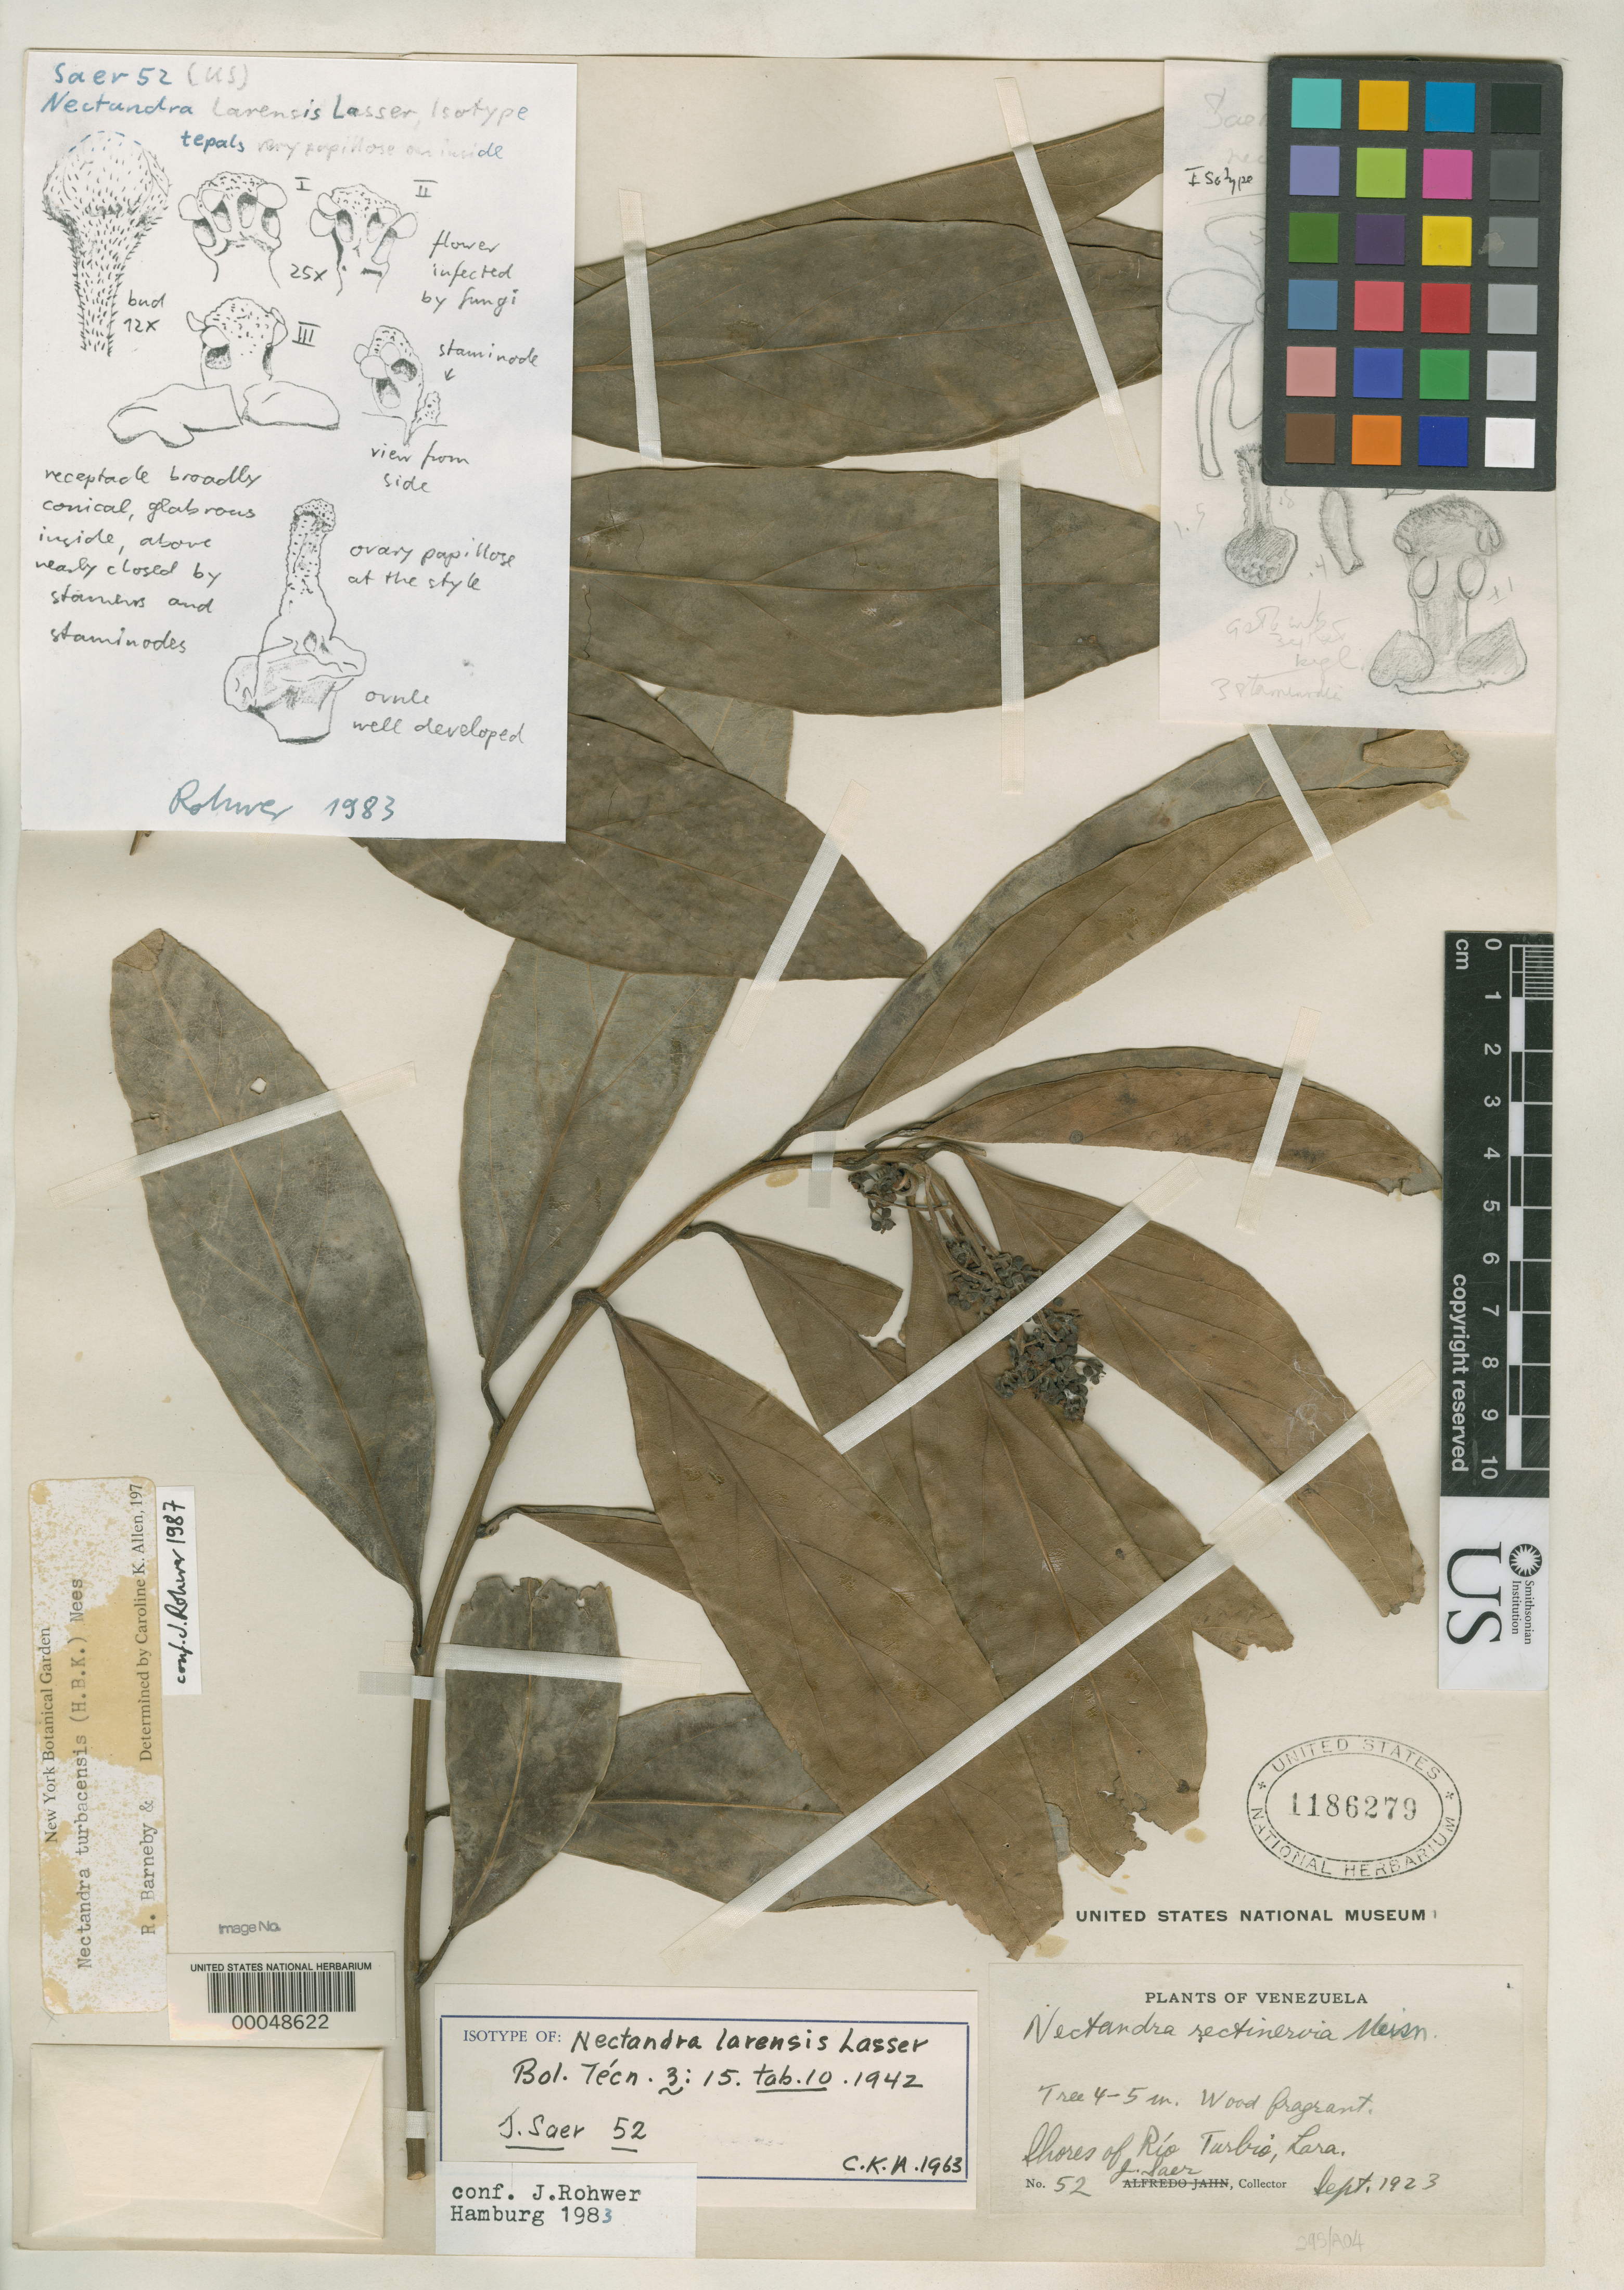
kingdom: Plantae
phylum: Tracheophyta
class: Magnoliopsida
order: Laurales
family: Lauraceae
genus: Nectandra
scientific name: Nectandra larensis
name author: Lasser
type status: Isotype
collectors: J. Saer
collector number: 52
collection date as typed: Sep 1923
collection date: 1923-09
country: Venezuela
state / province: Lara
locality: Shores of Rio Turbio.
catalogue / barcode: US 1186279